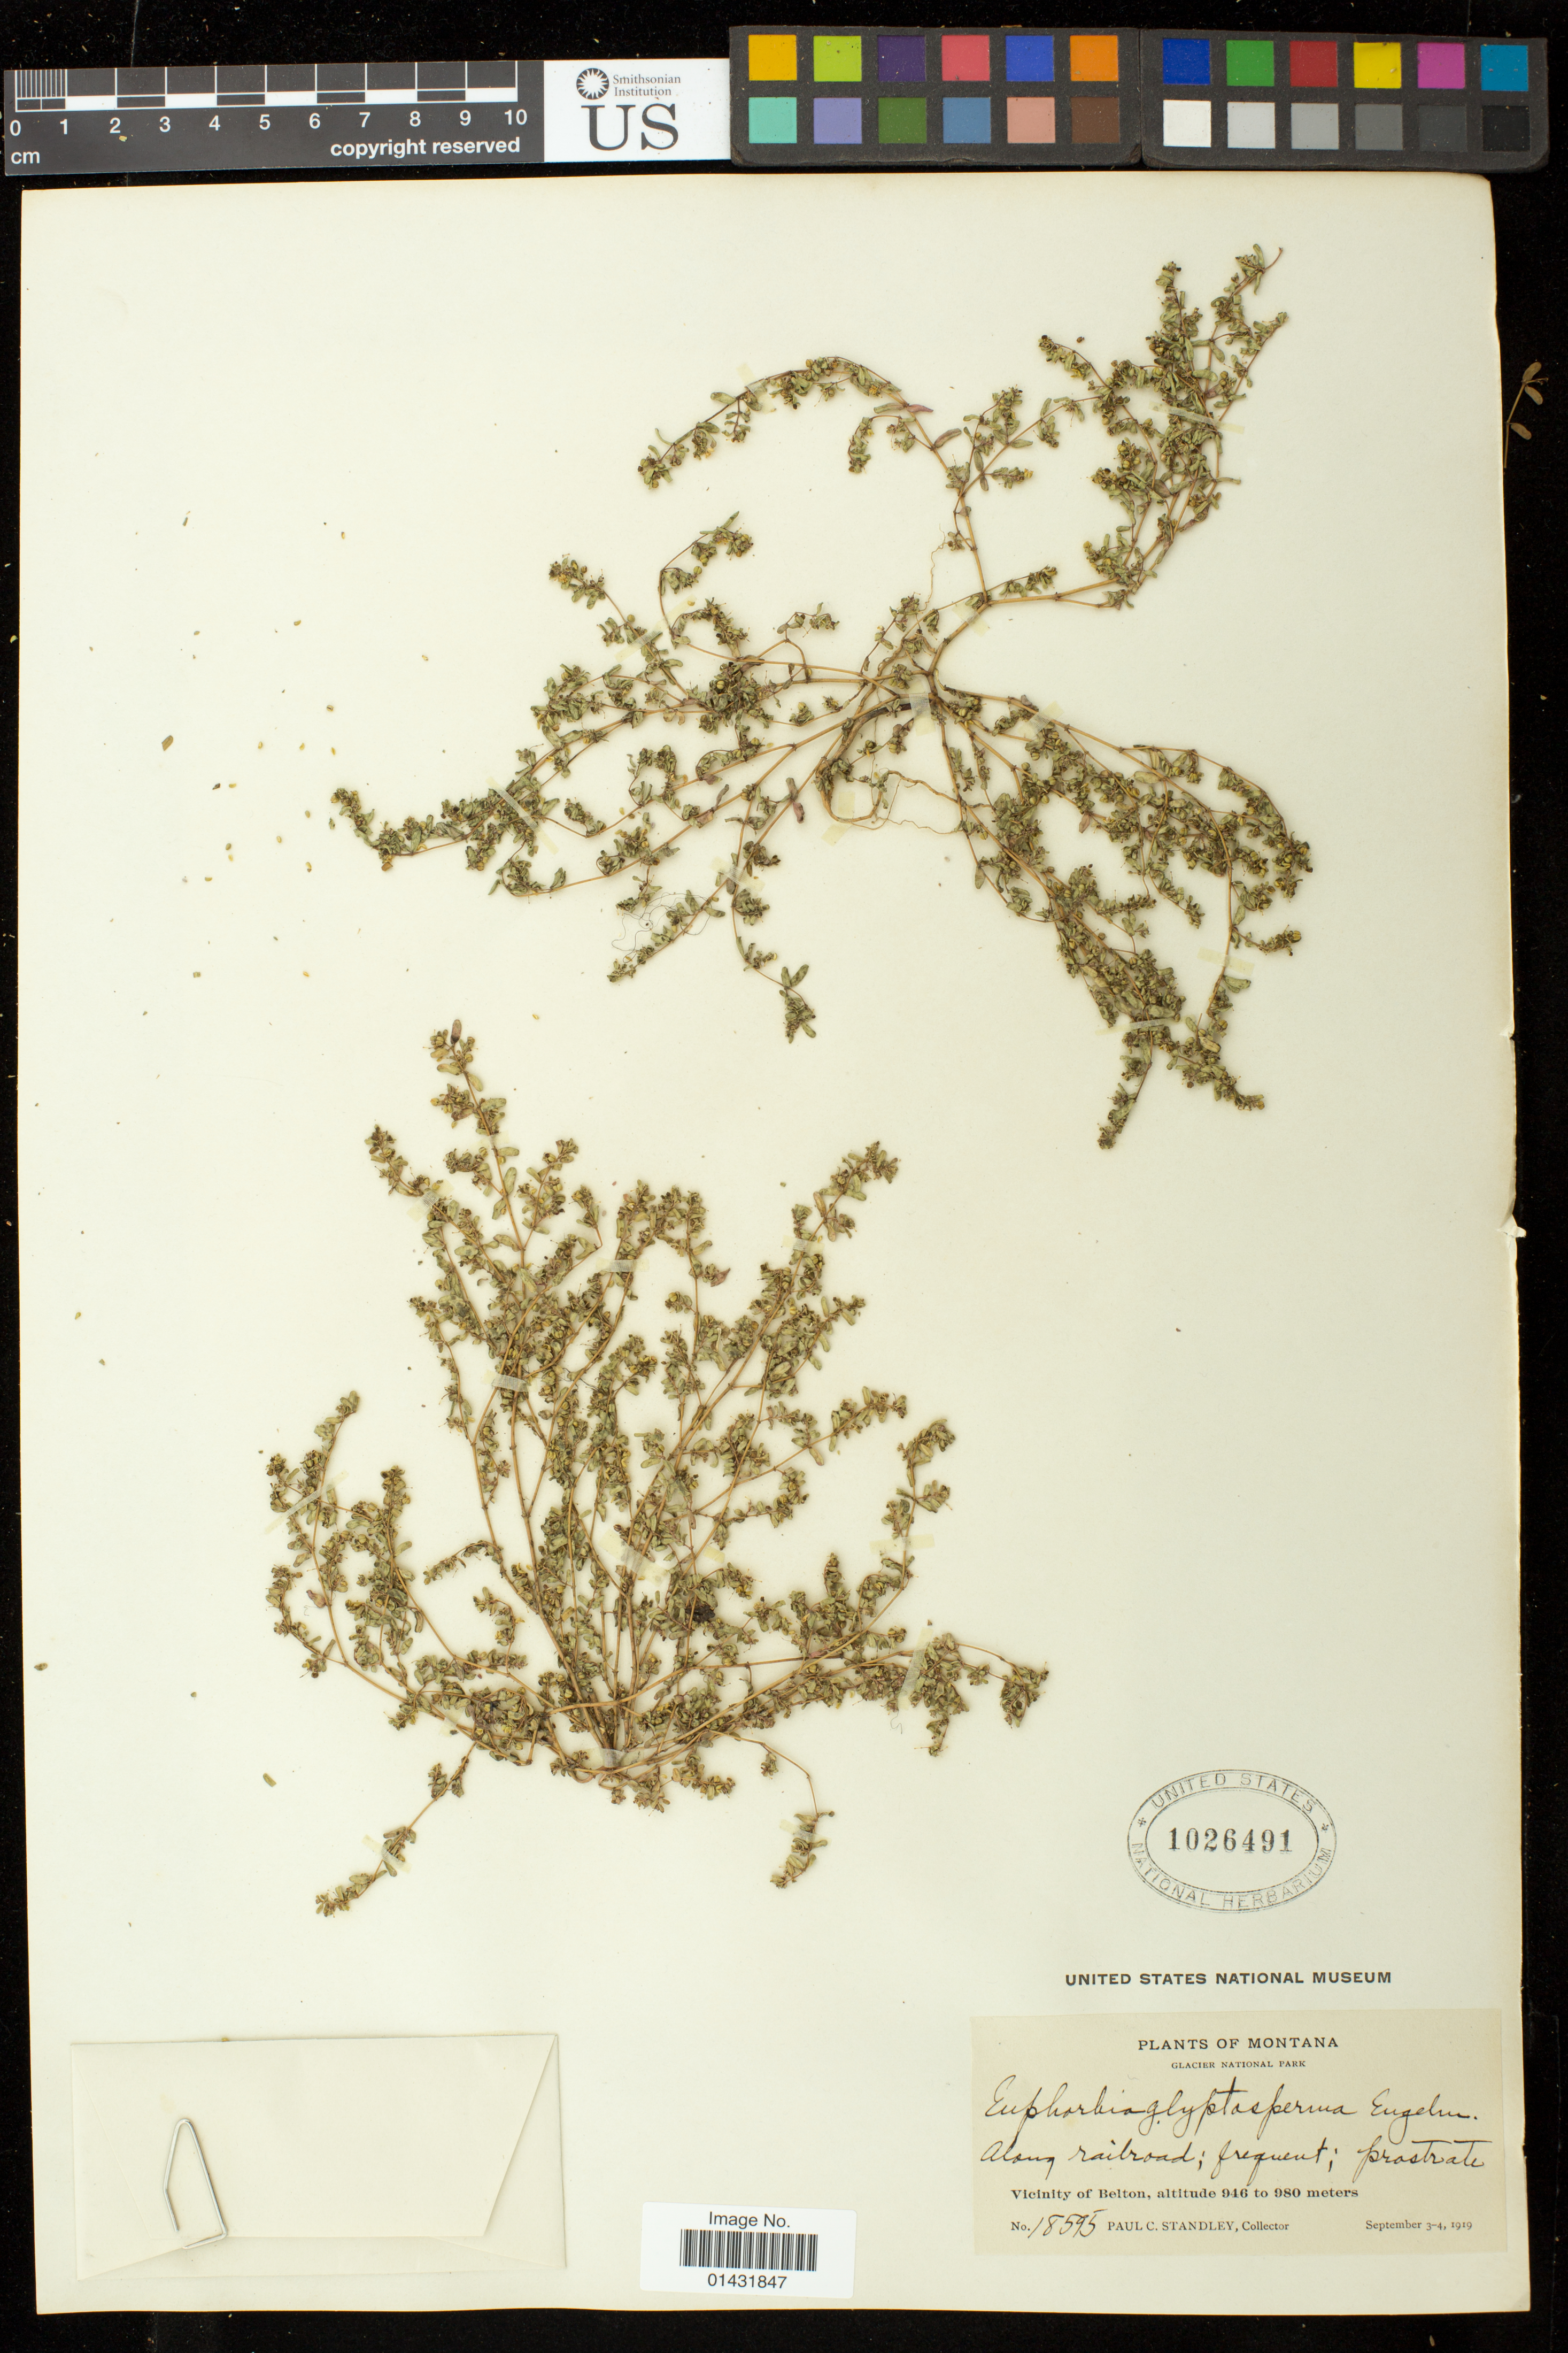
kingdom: Plantae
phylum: Tracheophyta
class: Magnoliopsida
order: Malpighiales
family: Euphorbiaceae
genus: Euphorbia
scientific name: Euphorbia glyptosperma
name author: Engelm.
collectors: P. C. Standley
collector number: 18595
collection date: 1919-09-03/1919-09-04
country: United States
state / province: Montana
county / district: Flathead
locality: Glacier National Park; Along railroad; Vicinity of Belton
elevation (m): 946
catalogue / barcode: US 1026491